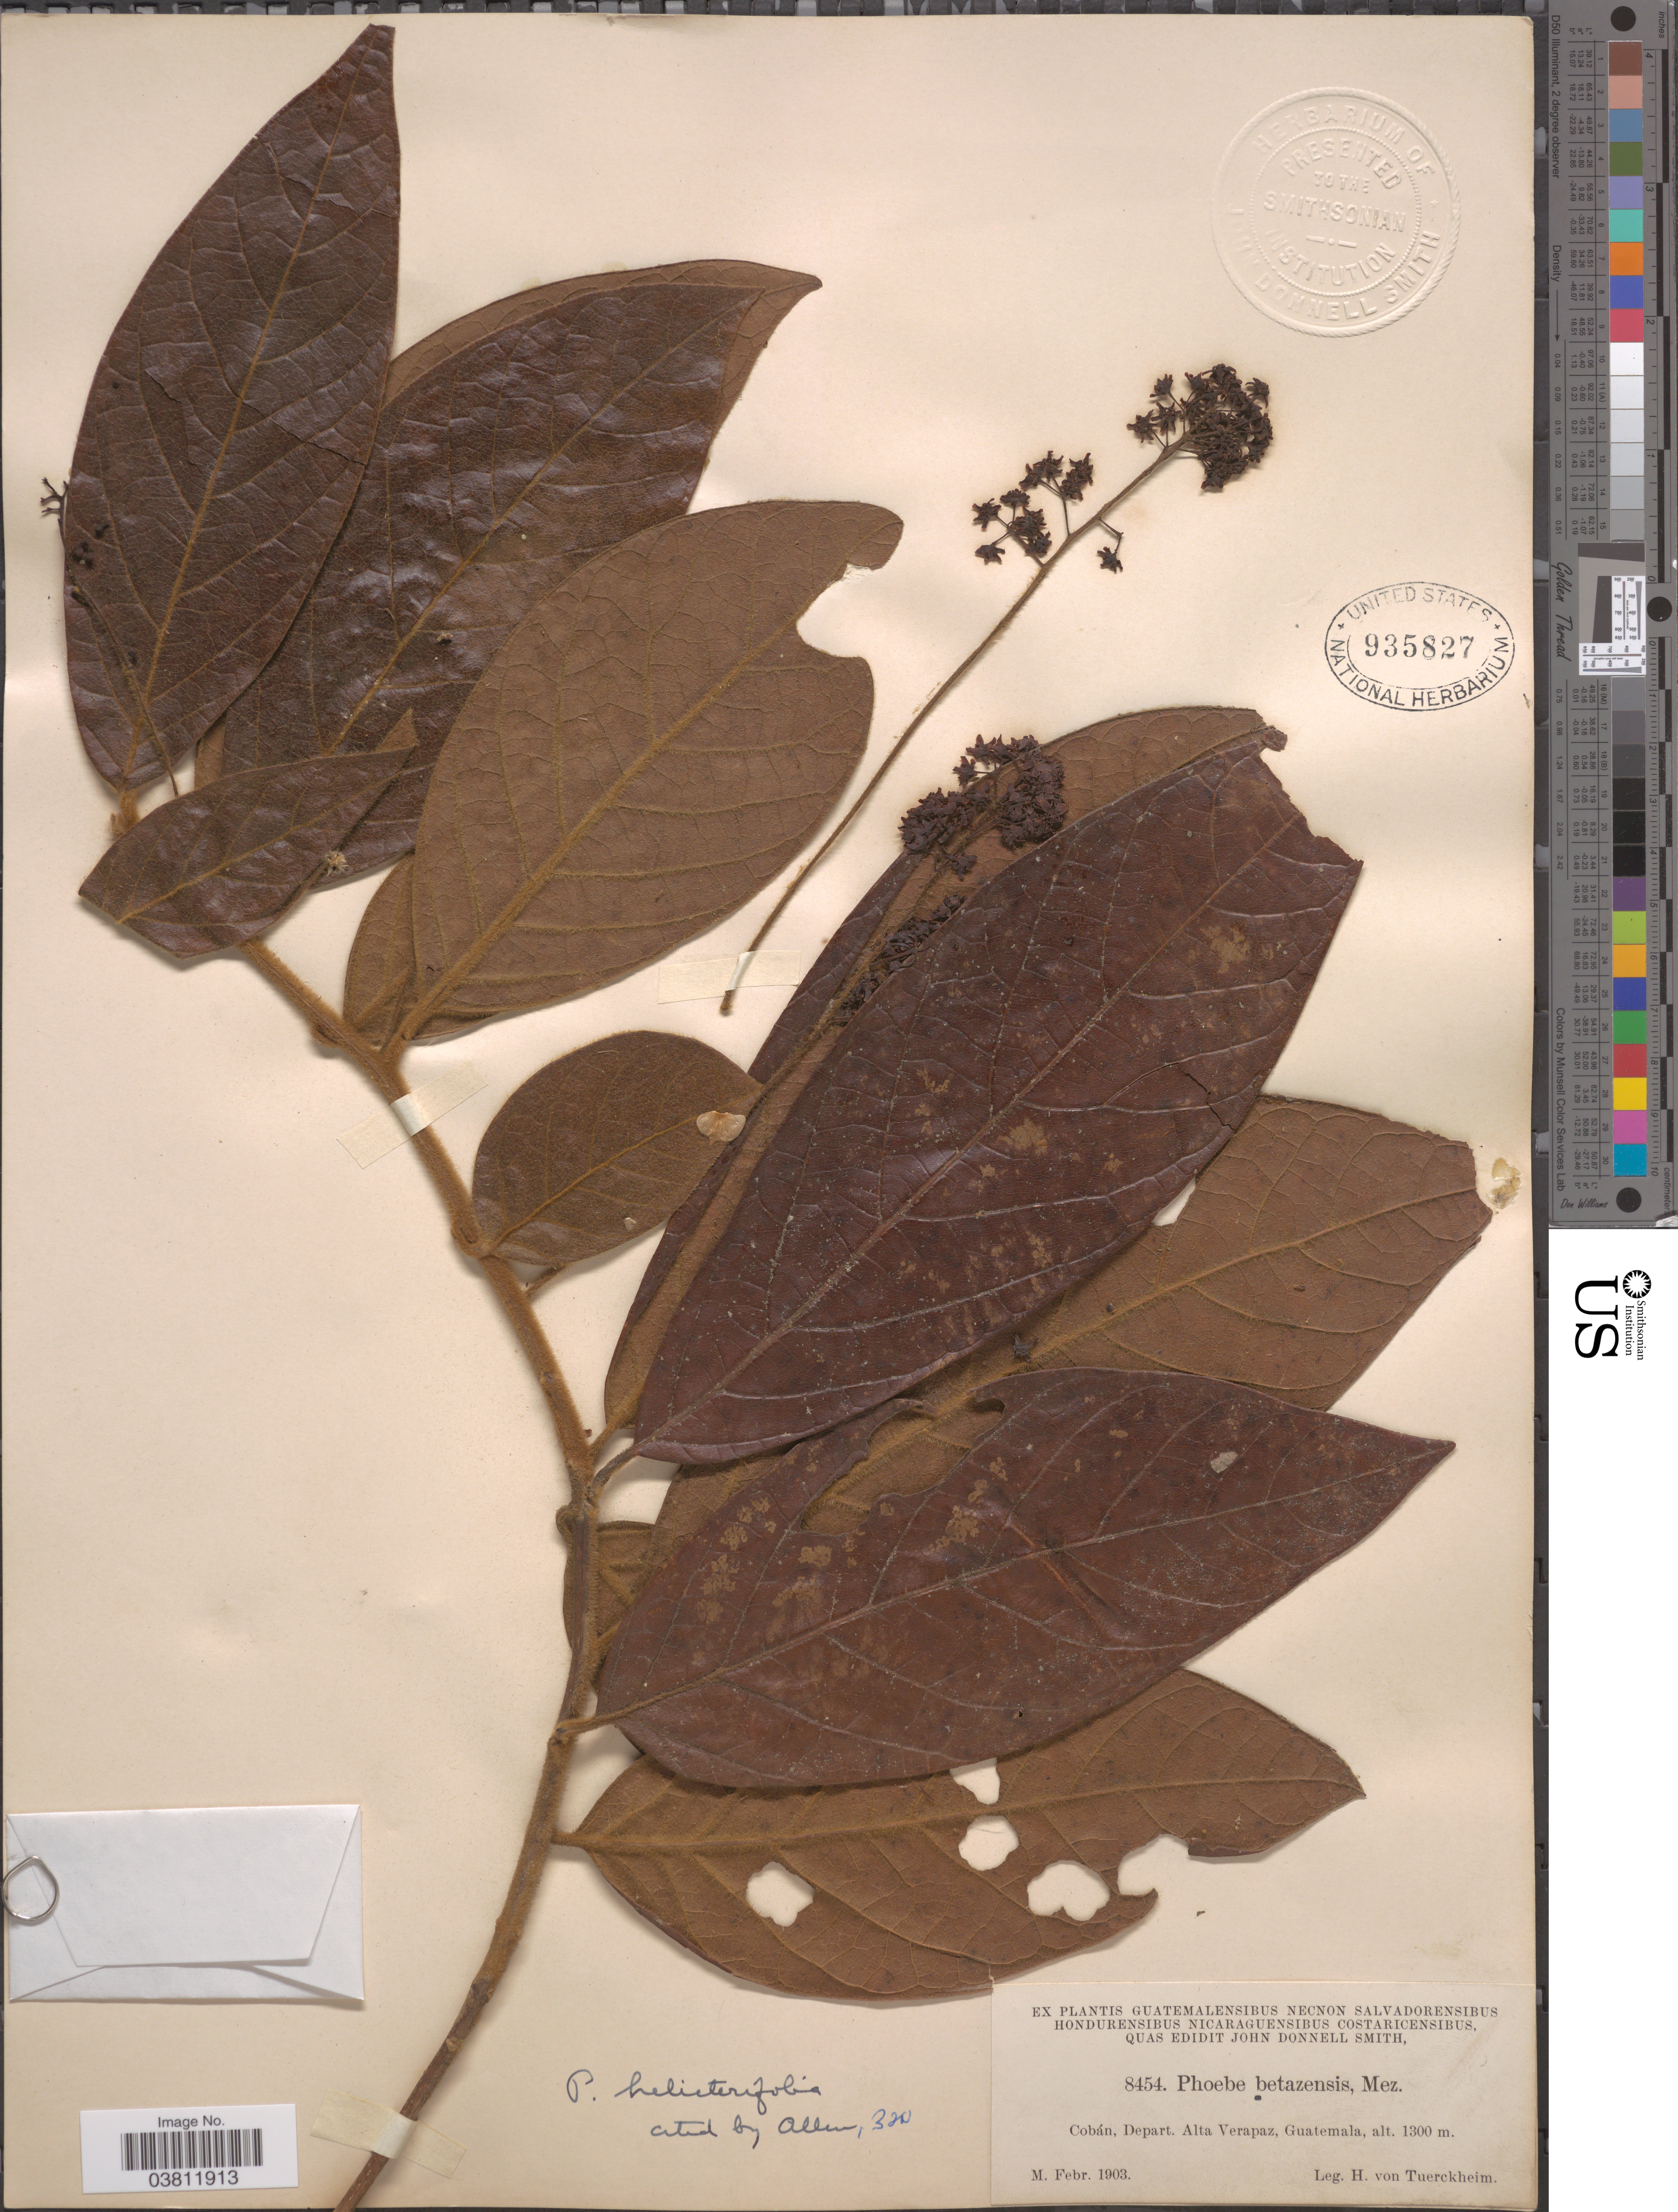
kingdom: Plantae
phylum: Tracheophyta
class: Magnoliopsida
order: Laurales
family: Lauraceae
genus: Phoebe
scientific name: Phoebe helicterifolia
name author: (Meisn.) Mez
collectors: H. von Türckheim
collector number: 8454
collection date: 1903-02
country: Guatemala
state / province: Alta Verapaz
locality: Cobán, Depart. Alta Verapaz.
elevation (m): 1300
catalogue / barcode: US 935827